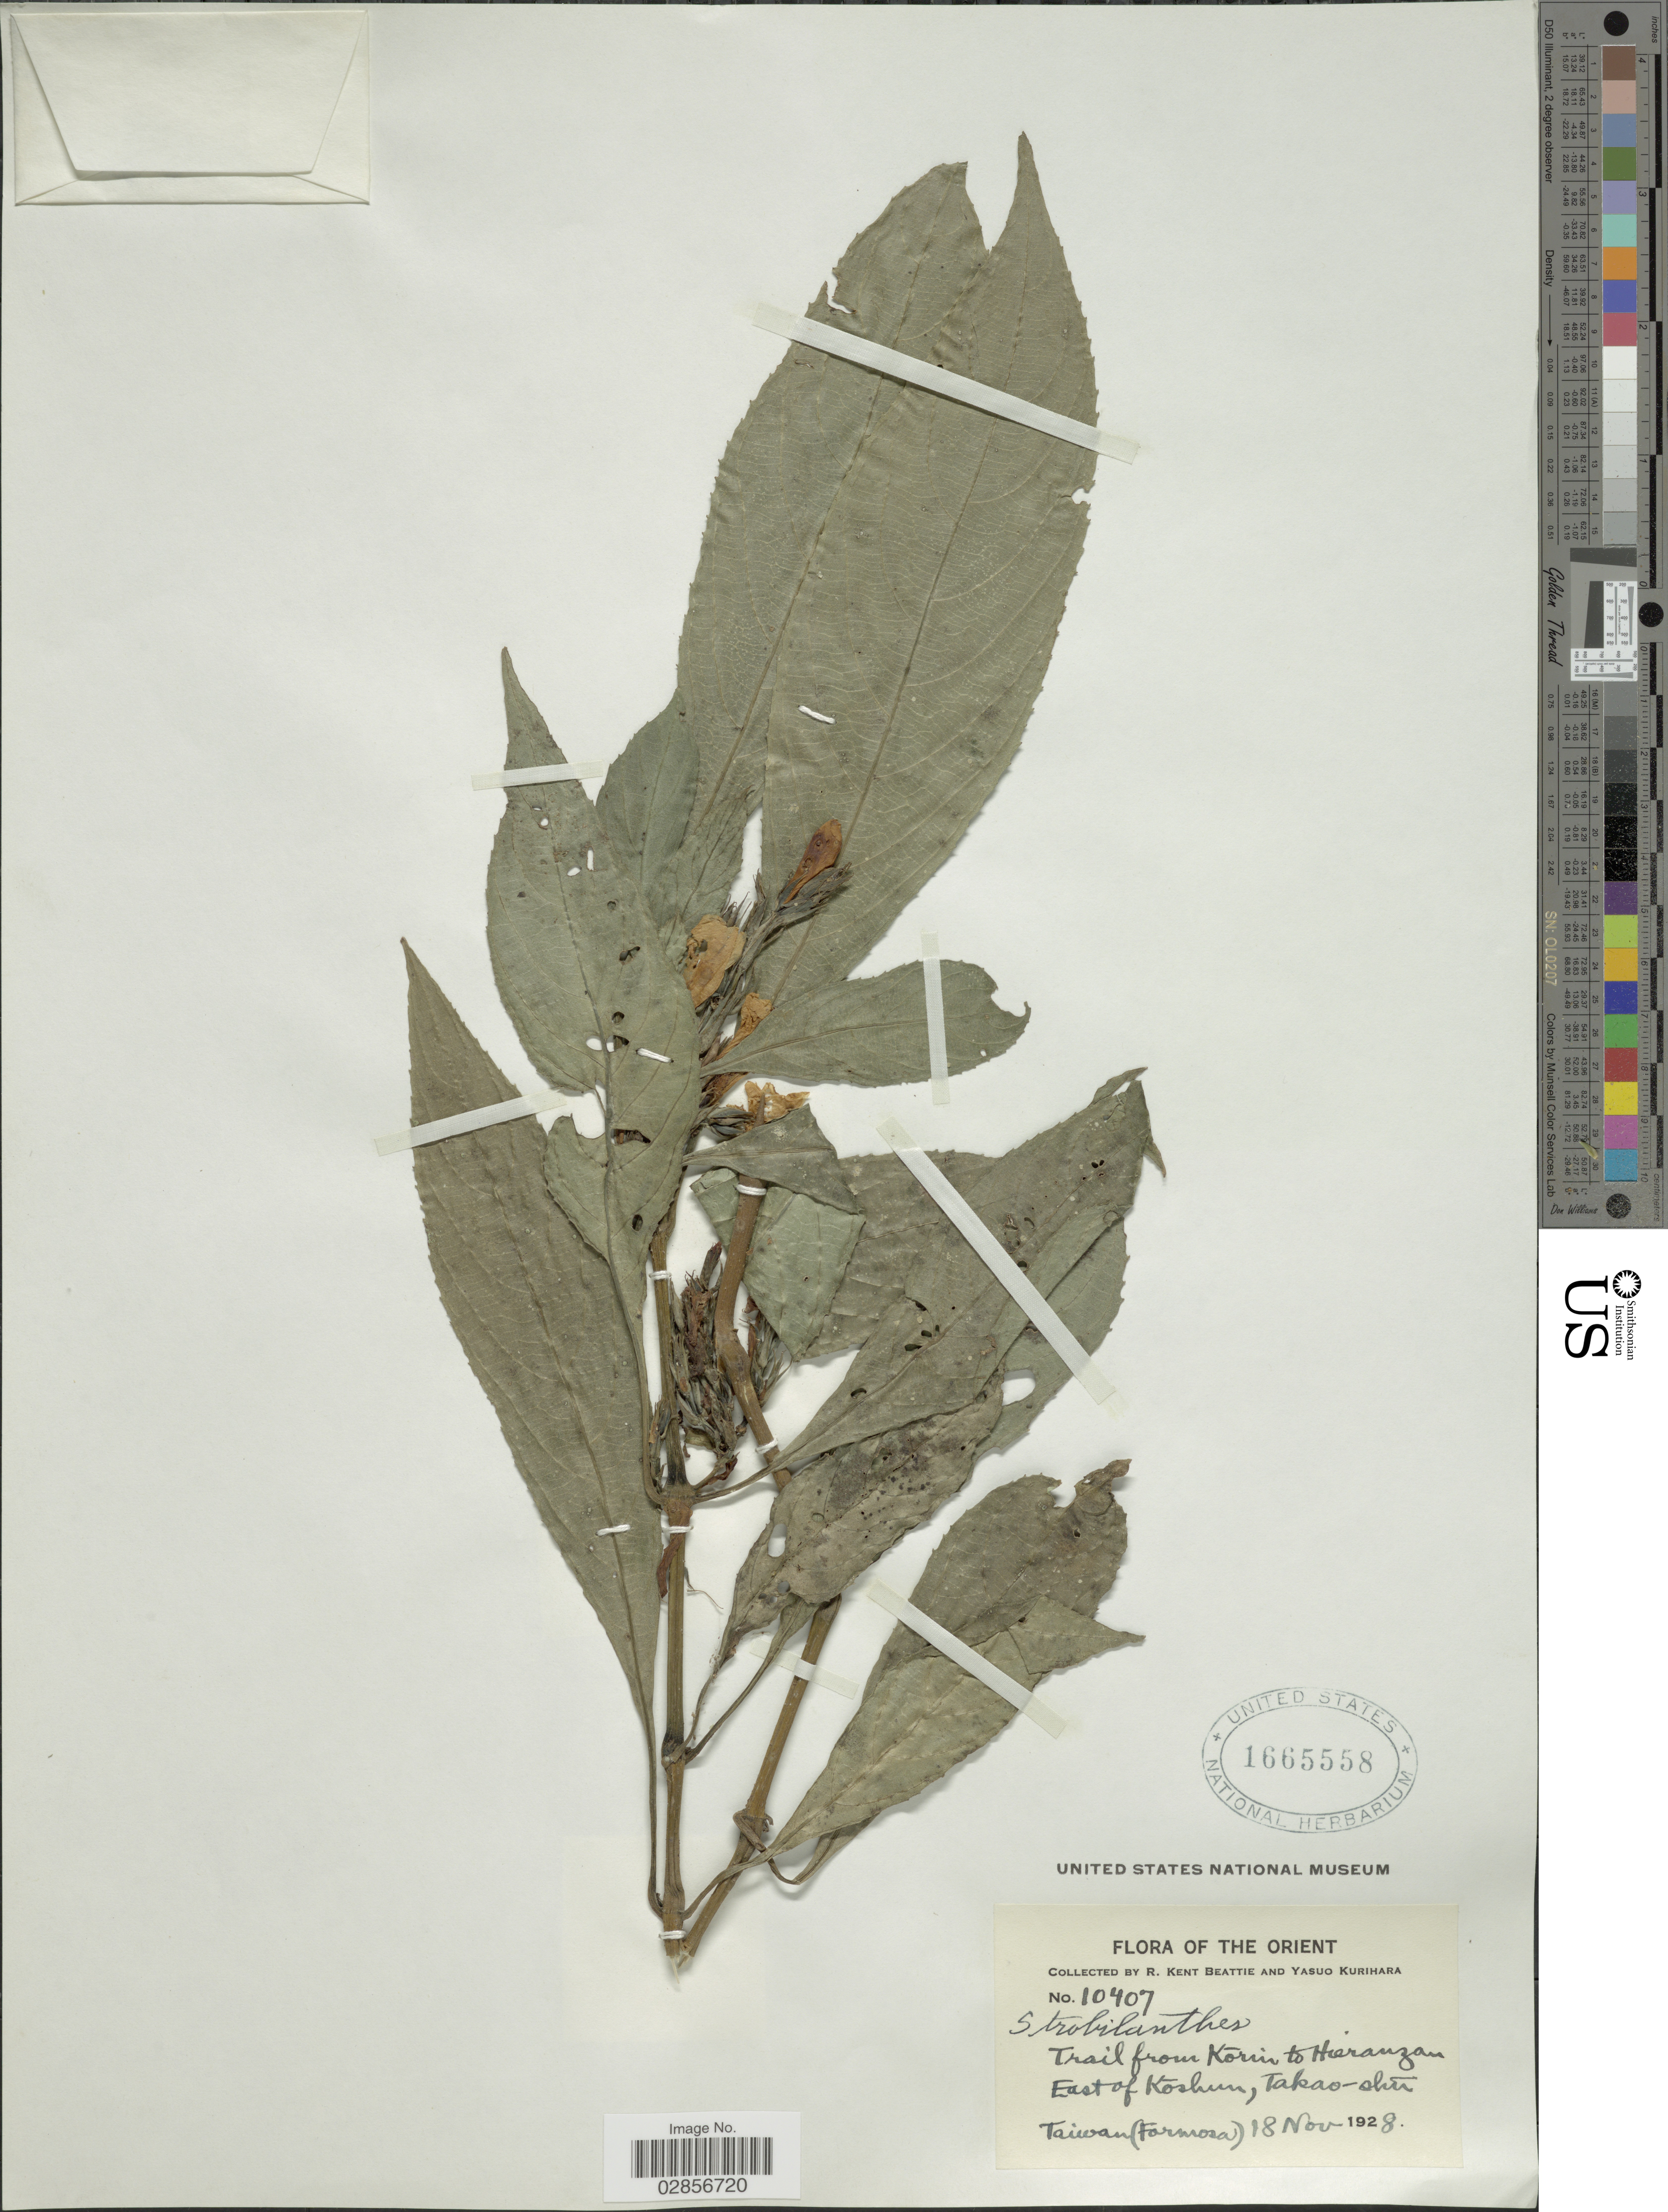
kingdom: Plantae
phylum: Tracheophyta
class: Magnoliopsida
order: Lamiales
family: Acanthaceae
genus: Strobilanthes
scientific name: Strobilanthes sp.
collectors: R. K. Beattie & Y. Kurihara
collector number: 10407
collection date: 1928-11-18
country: Taiwan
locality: The Orient, Trail from Kórin to Hieranzan, East of Kóshun, Takao-Shú, Taiwan (Formosa).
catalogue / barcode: US 1665558